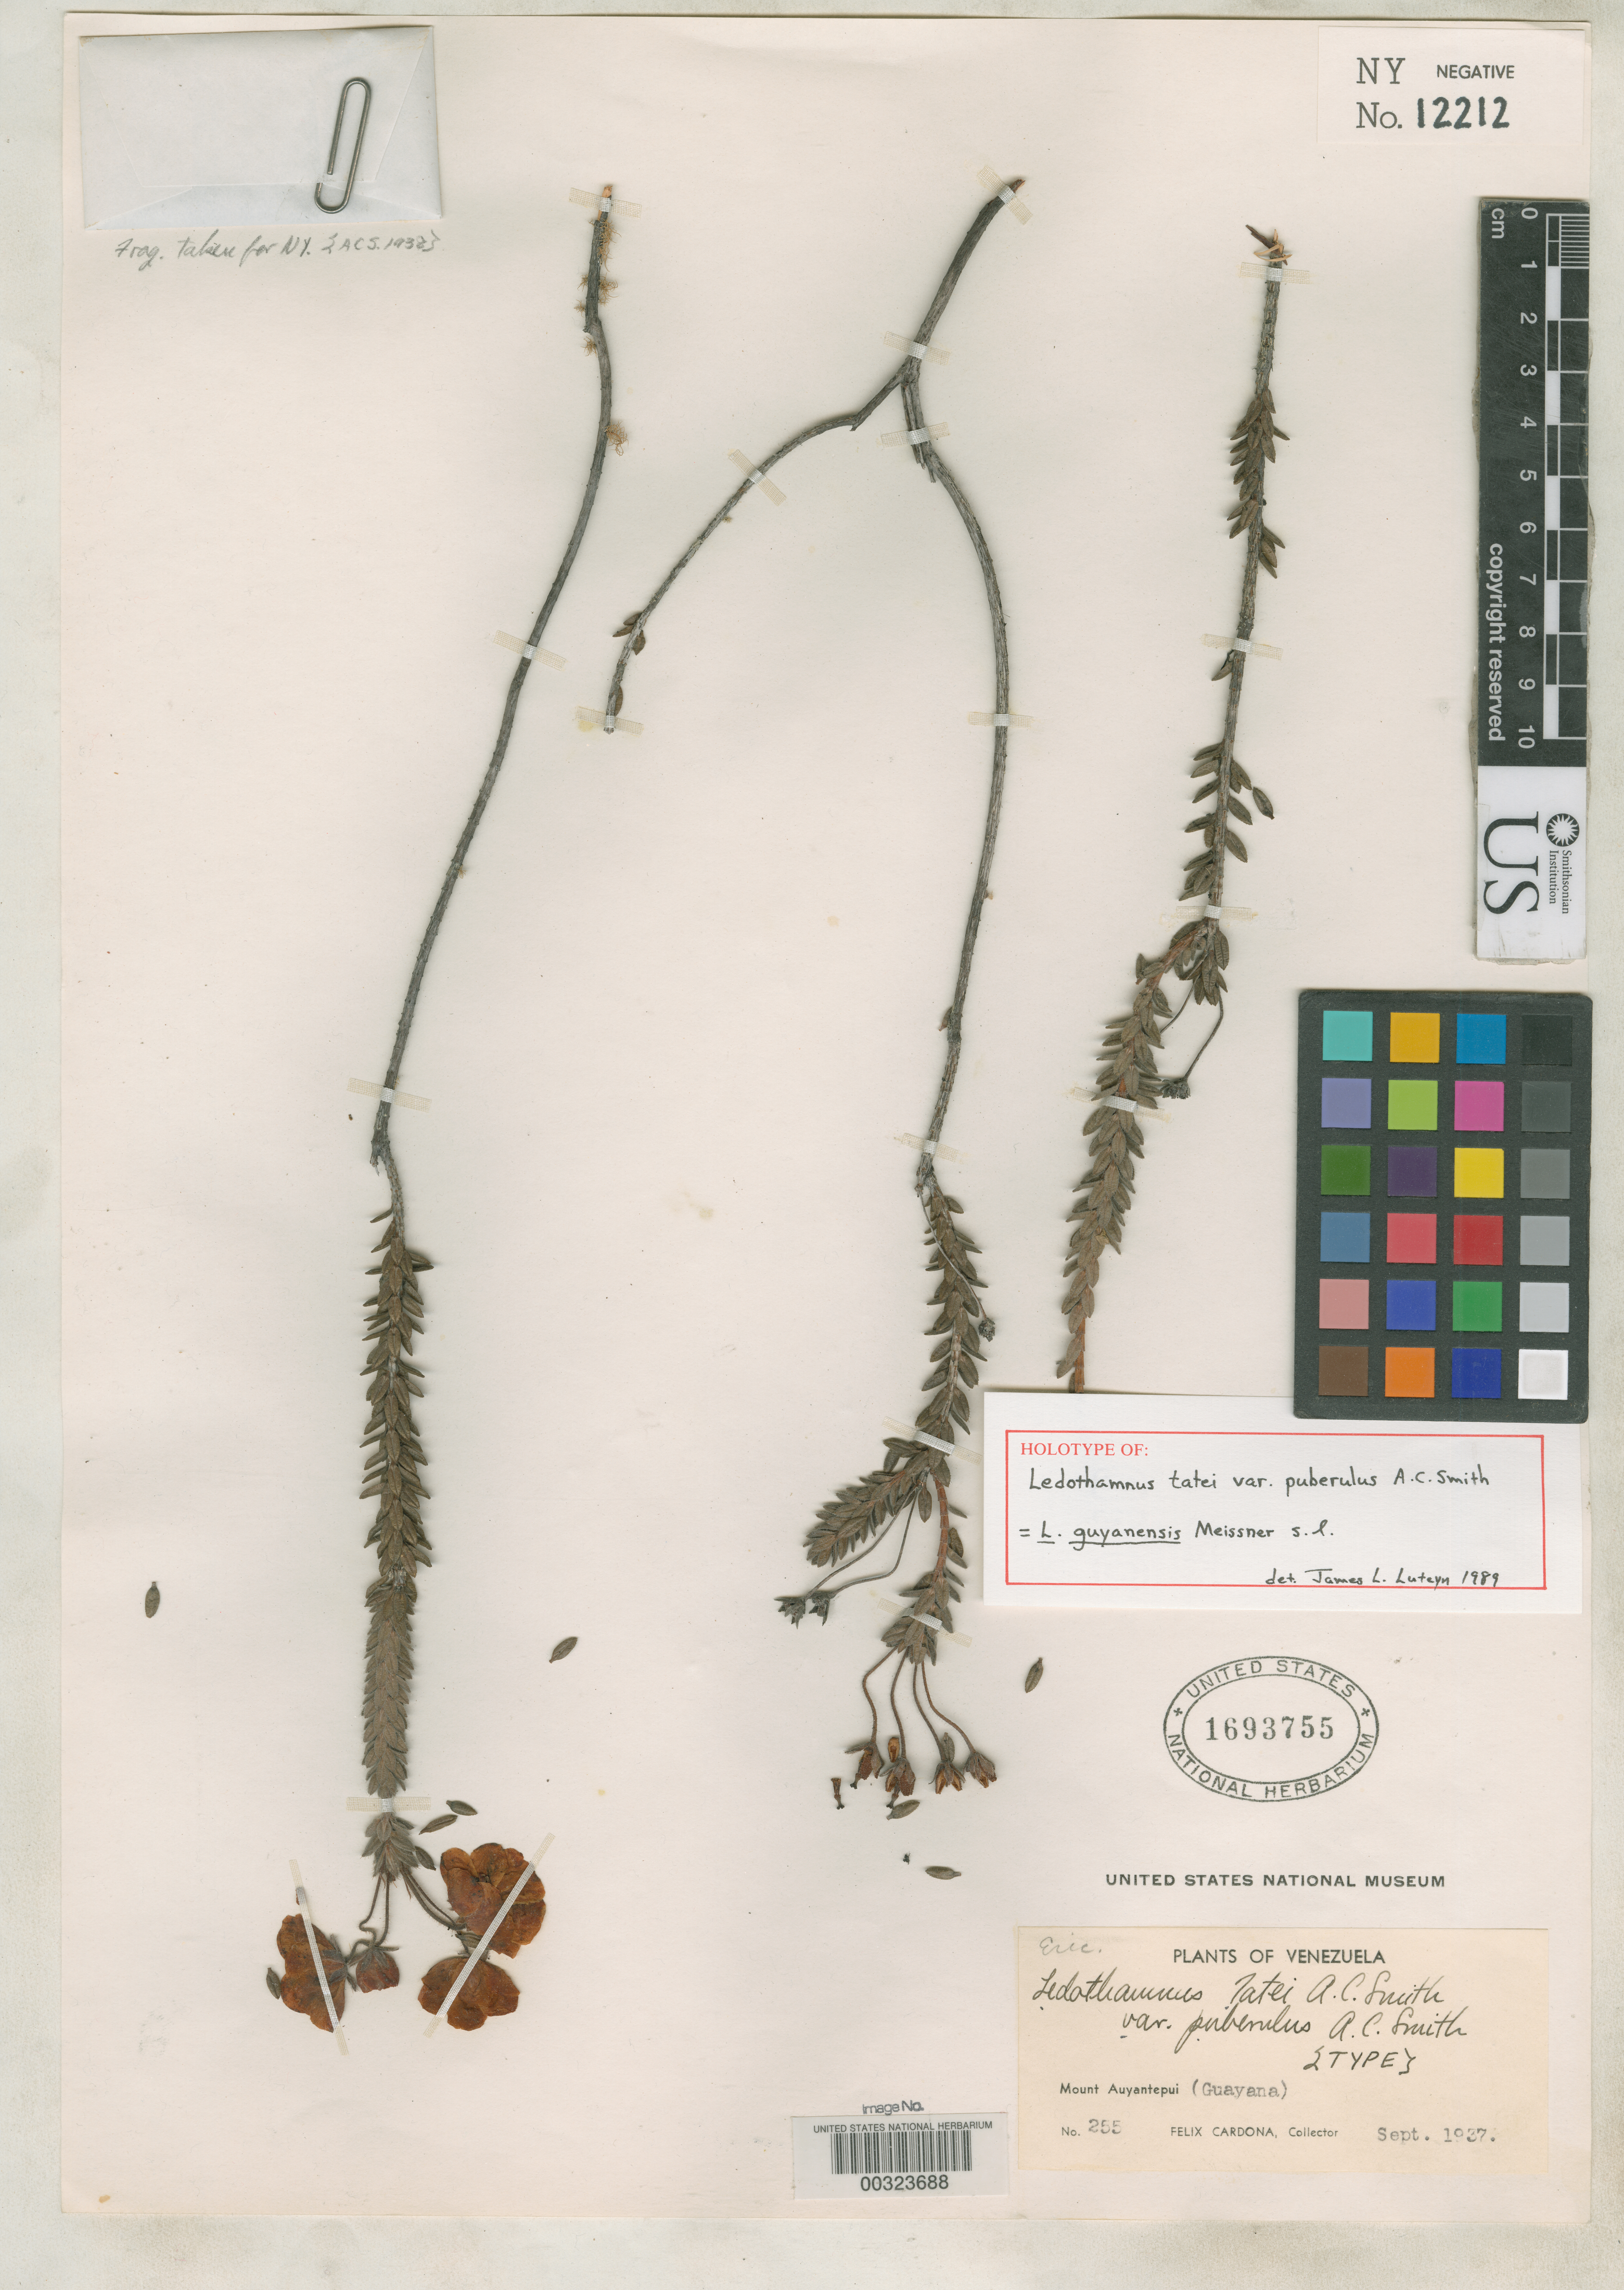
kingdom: Plantae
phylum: Tracheophyta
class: Magnoliopsida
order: Ericales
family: Ericaceae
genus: Ledothamnus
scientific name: Ledothamnus tatei var. puberulus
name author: A.C. Sm. in Gleason & Killip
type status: Holotype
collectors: F. Cardona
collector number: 255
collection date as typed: Sep 1937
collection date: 1937-09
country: Venezuela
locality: Mt. Auyantepui.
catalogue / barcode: US 1693755